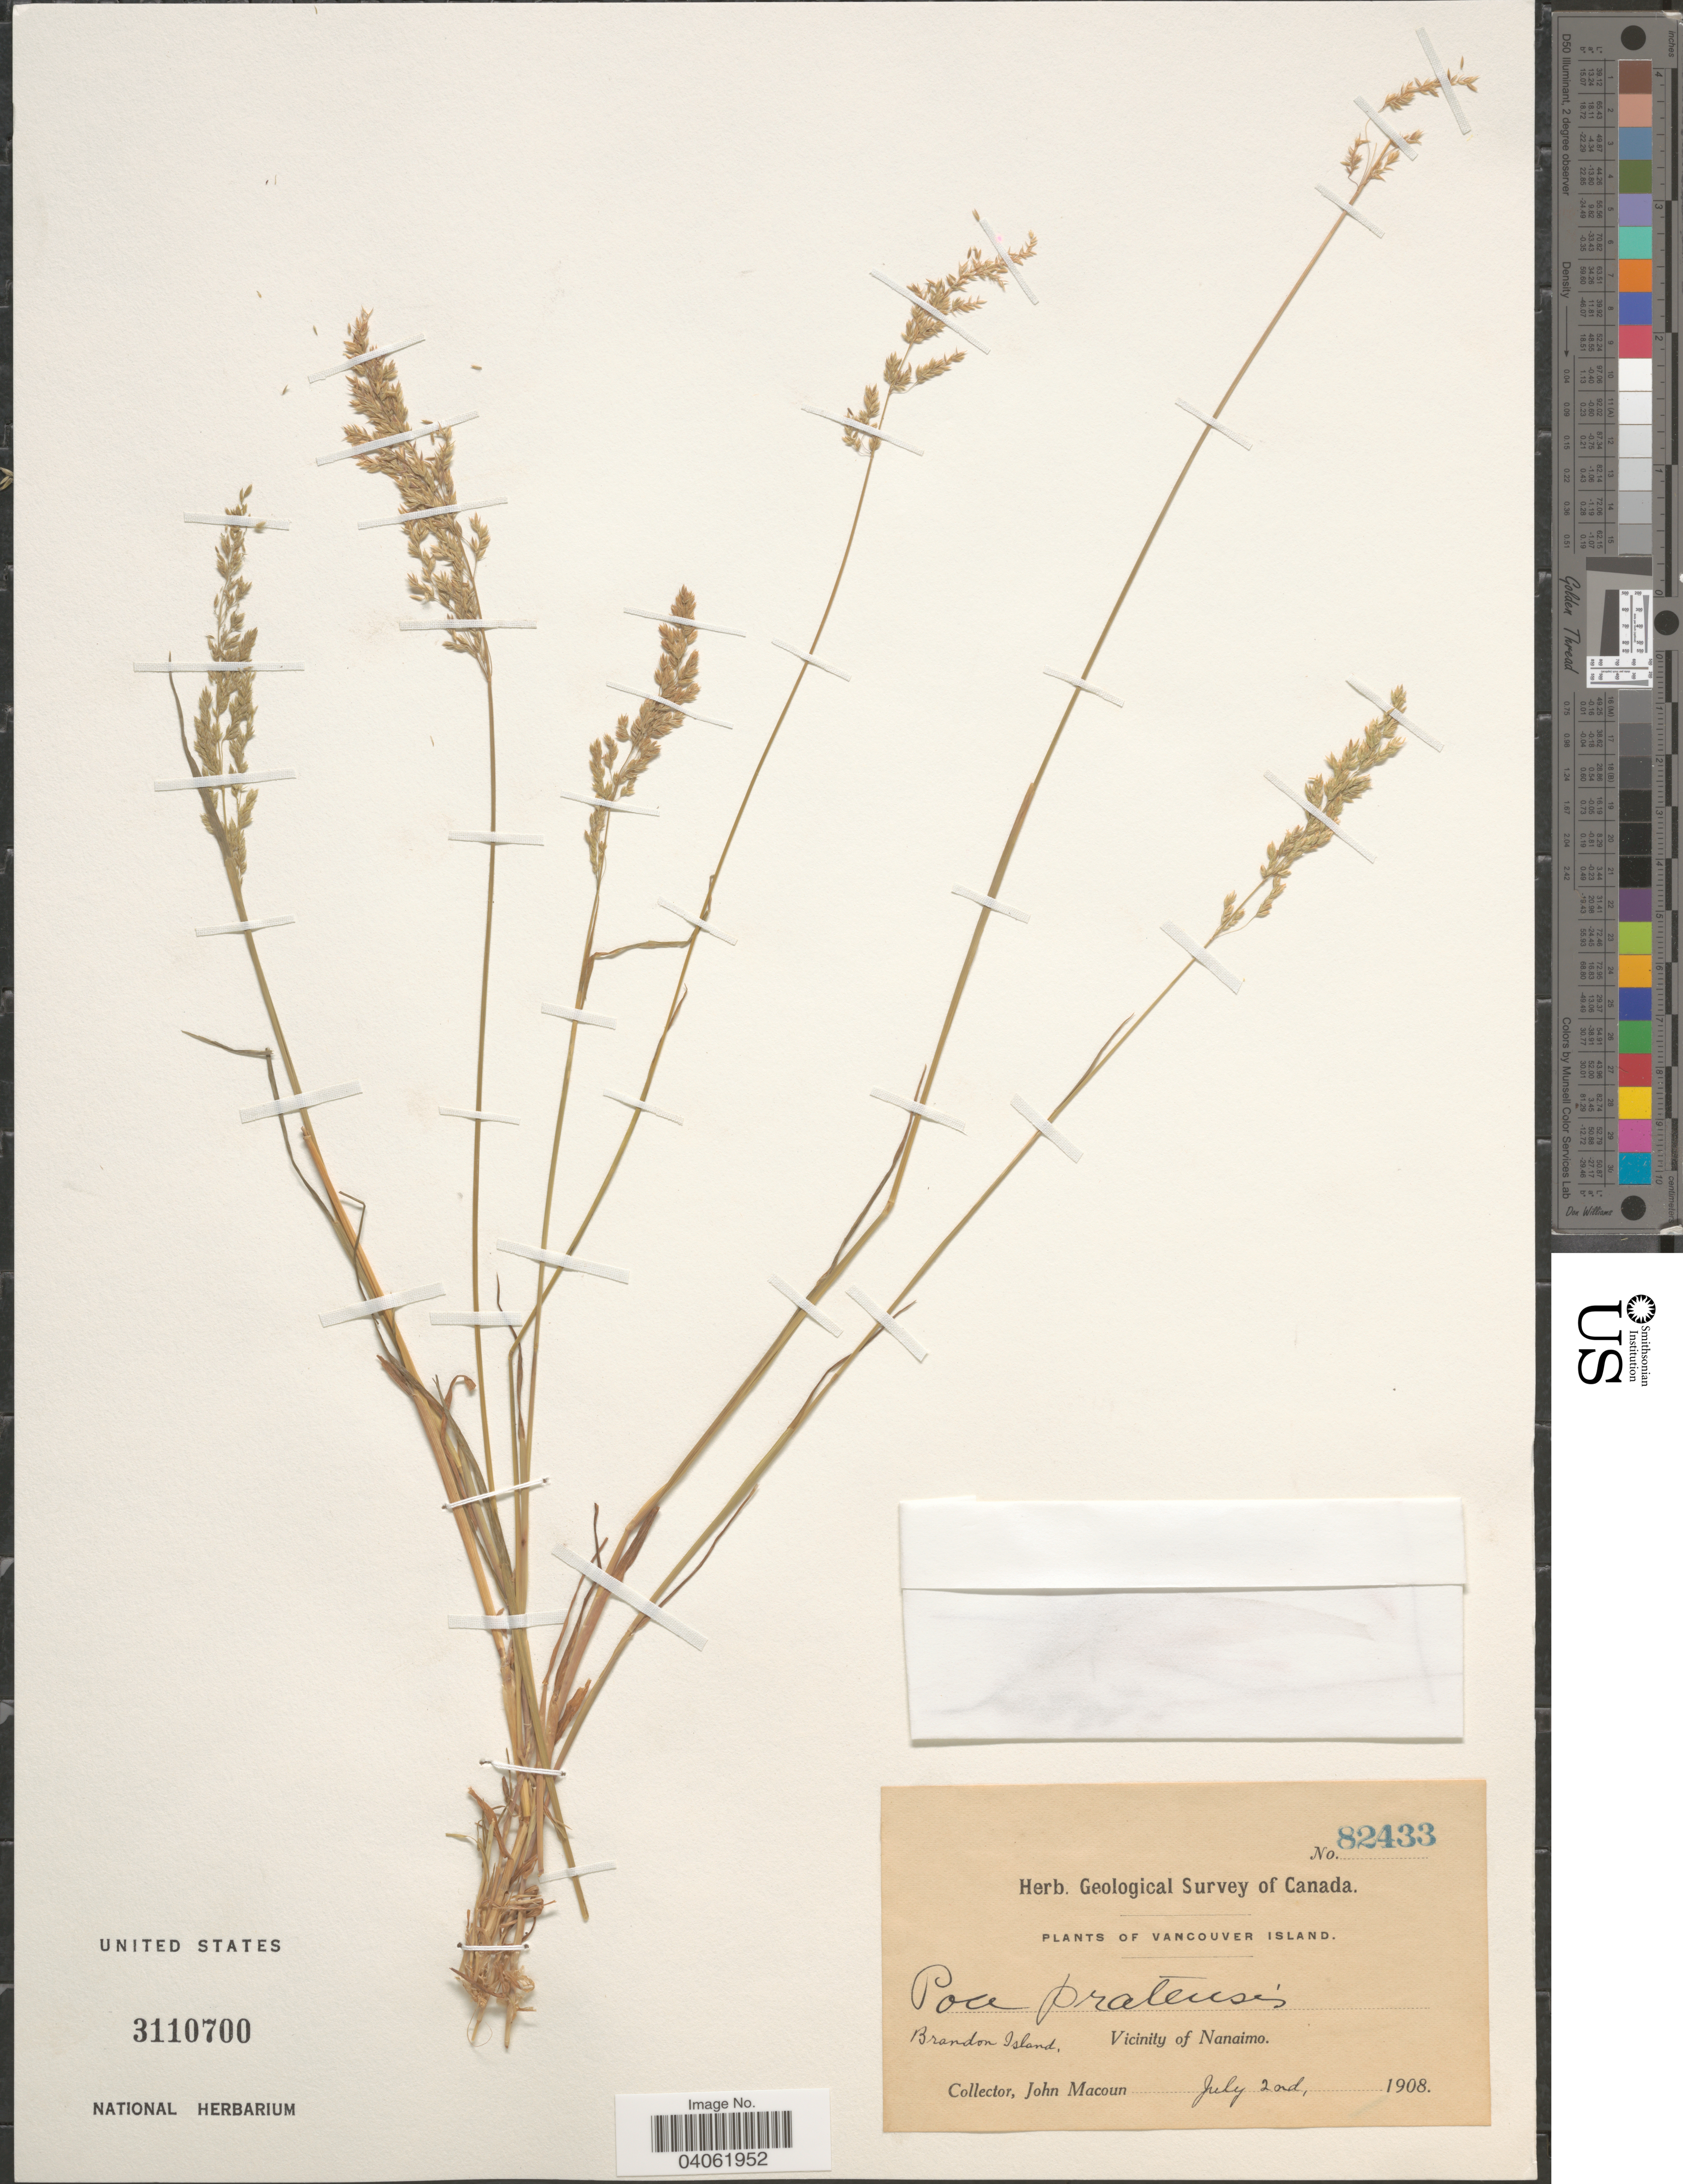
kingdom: Plantae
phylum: Tracheophyta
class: Liliopsida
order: Poales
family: Poaceae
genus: Poa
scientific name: Poa pratensis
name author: L.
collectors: J. Macoun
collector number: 82433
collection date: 1908-07-02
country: Canada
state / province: British Columbia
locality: Vancouver Island. Brandon Island, Vicinity of Nanaimo.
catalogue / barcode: US 3110700